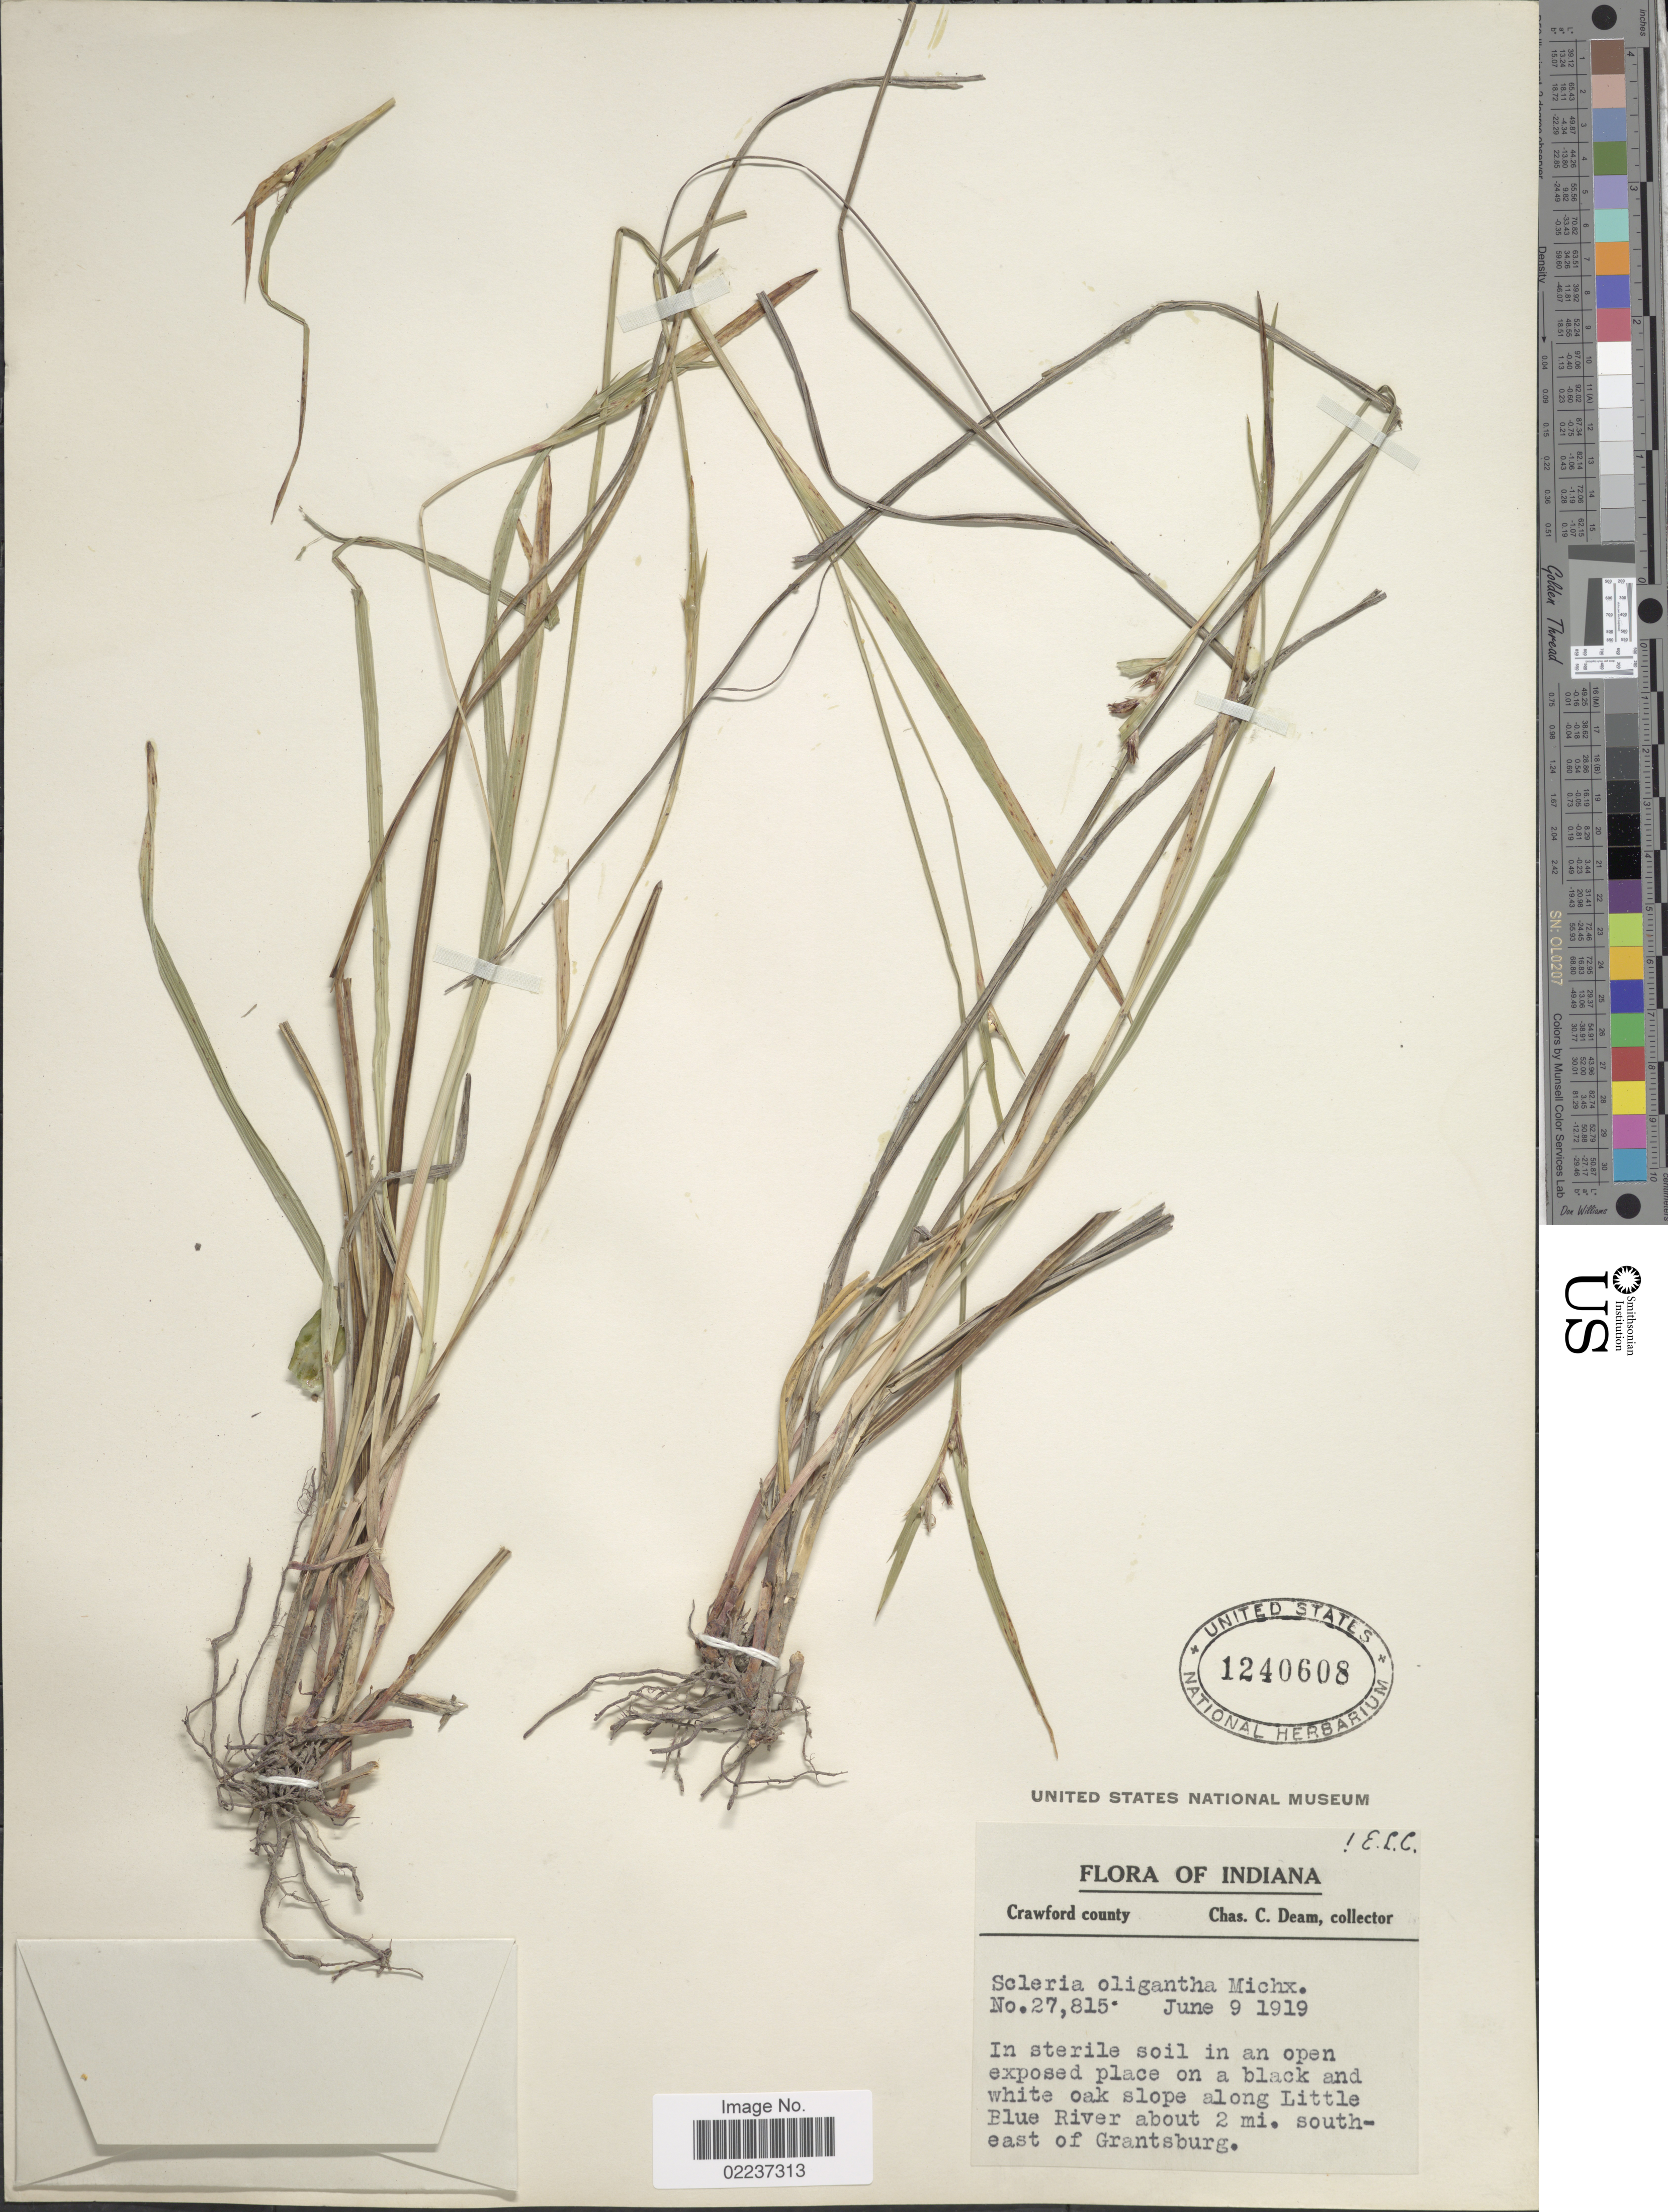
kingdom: Plantae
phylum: Tracheophyta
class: Liliopsida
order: Poales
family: Cyperaceae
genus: Scleria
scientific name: Scleria oligantha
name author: Michx.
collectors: C. C. Deam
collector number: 27815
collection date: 1919-06-09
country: United States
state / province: Indiana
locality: Crawford County, along Little Blue River about 2 mi. southeast of Grantsburg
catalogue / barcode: US 1240608